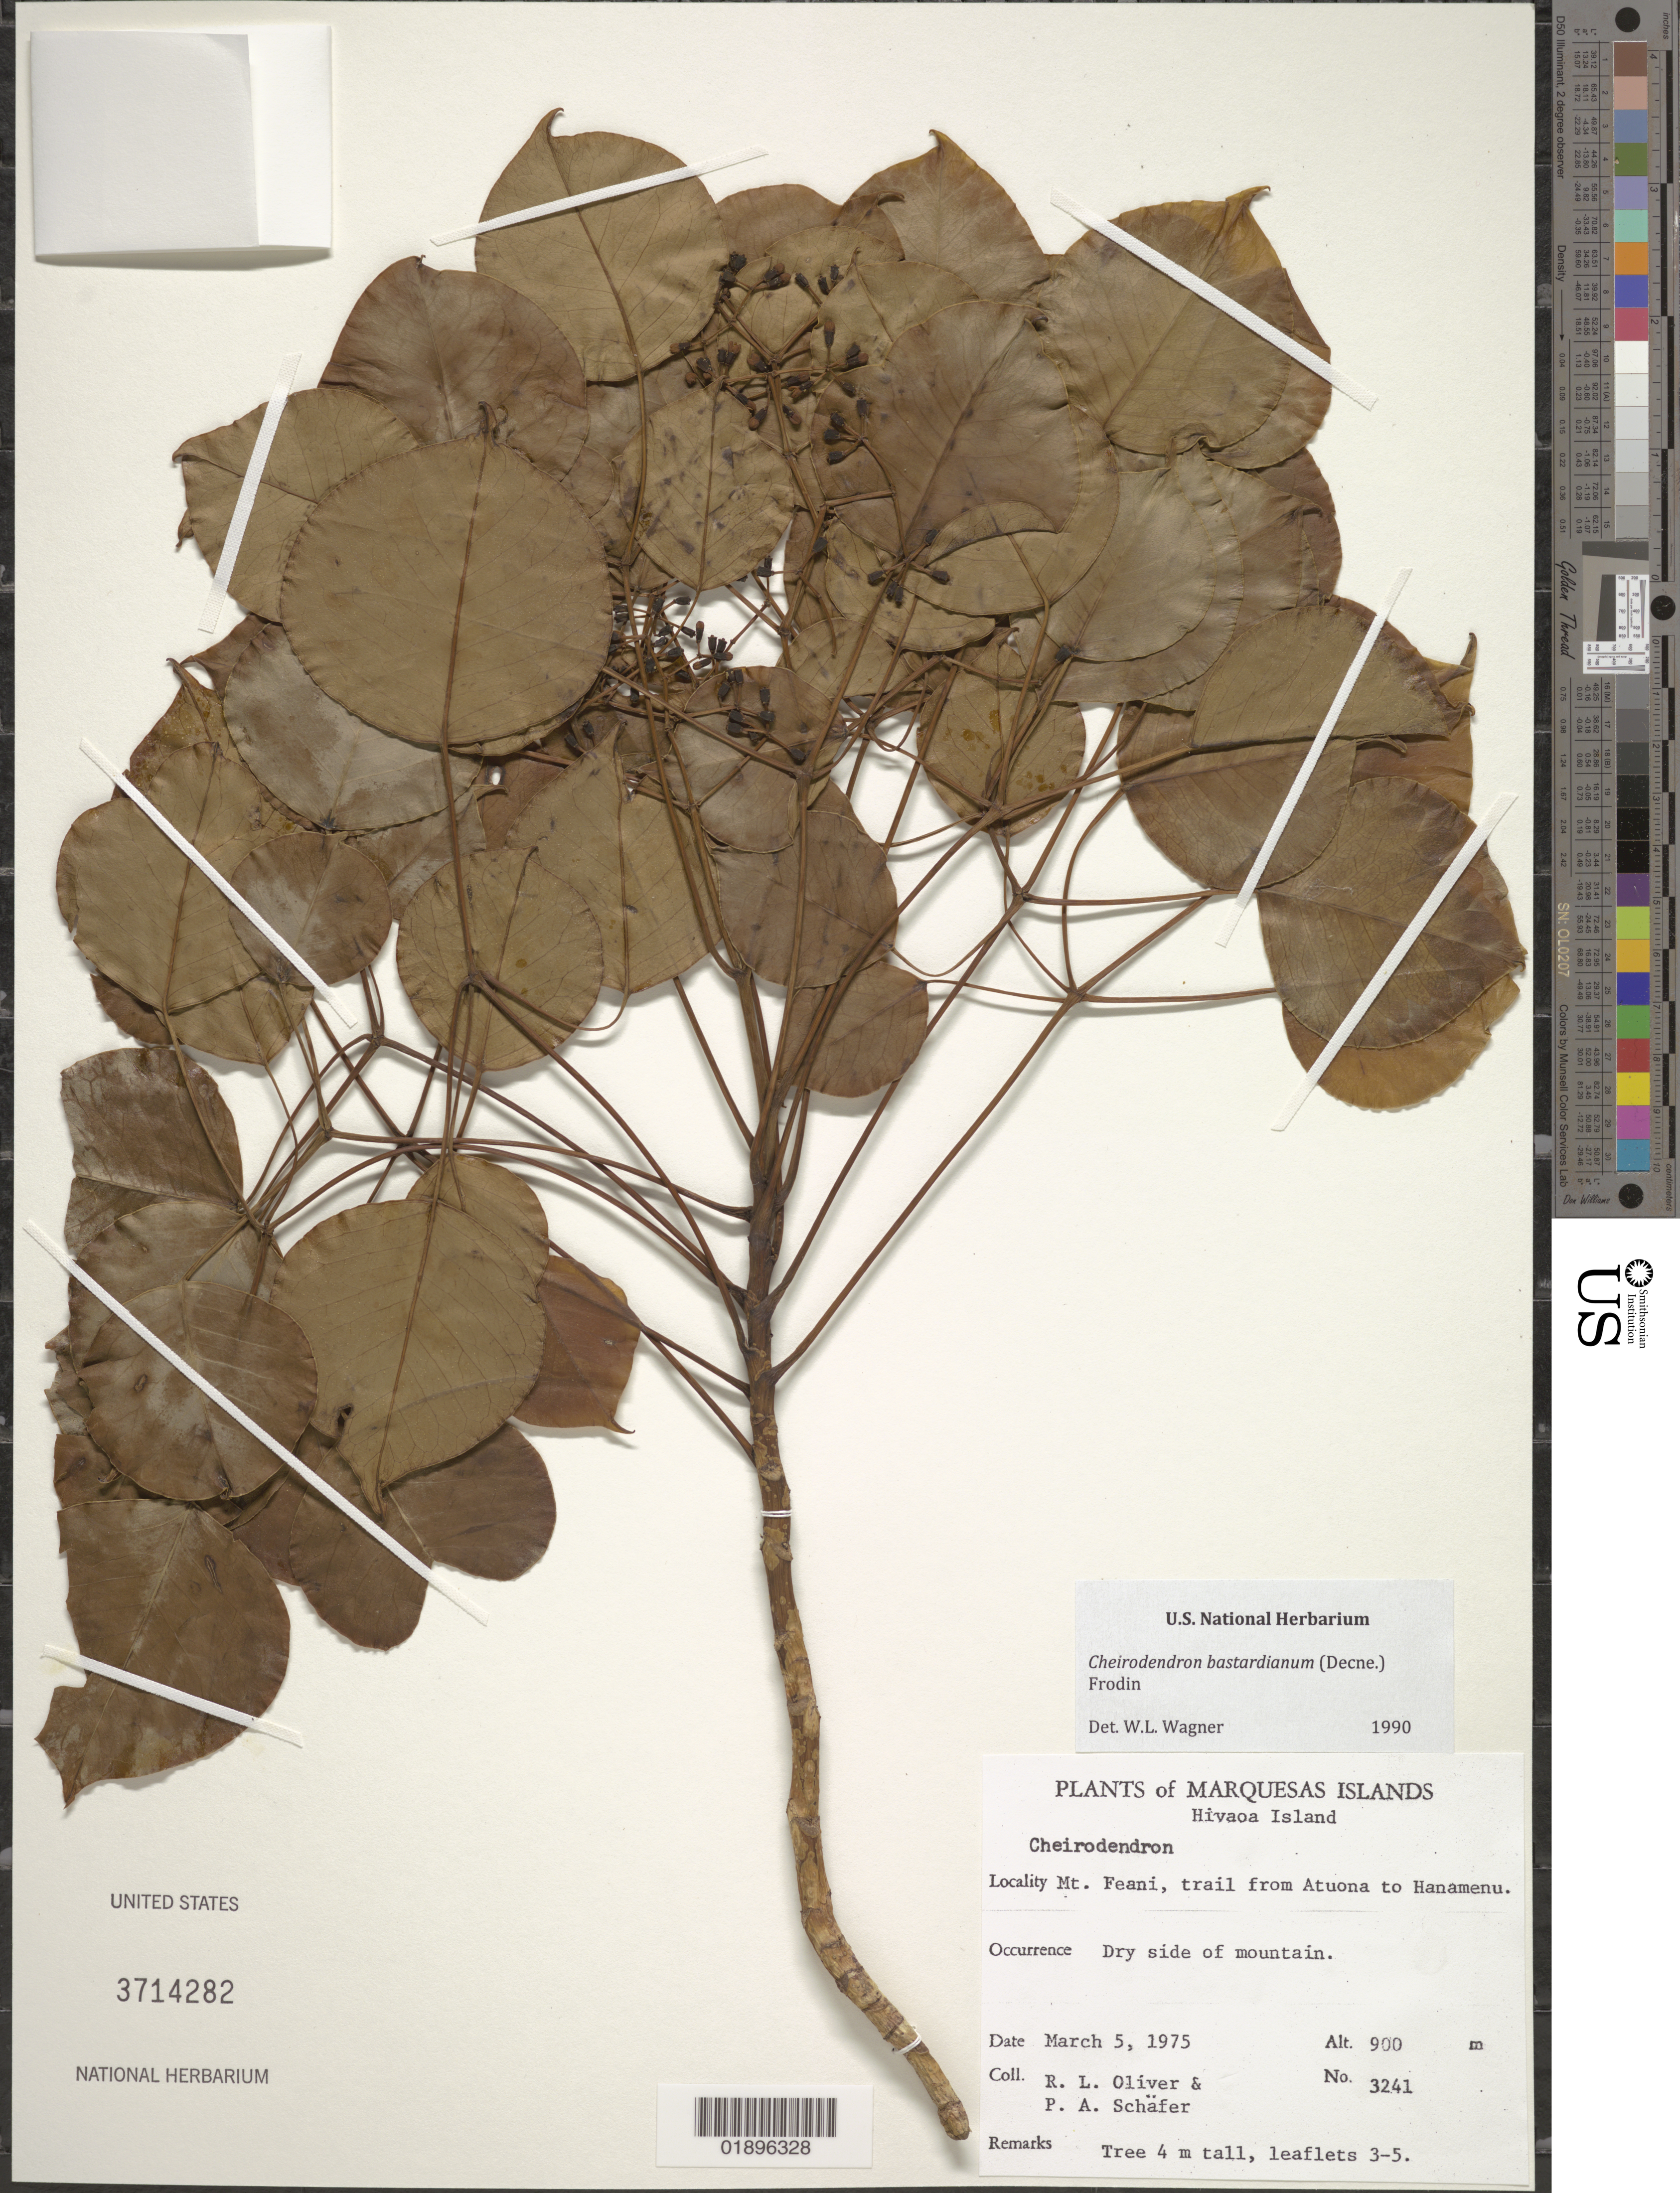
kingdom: Plantae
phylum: Tracheophyta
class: Magnoliopsida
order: Apiales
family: Araliaceae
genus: Cheirodendron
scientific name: Cheirodendron bastardianum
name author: (Decne.) Frodin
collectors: R. L. Oliver & P. A. Schäfer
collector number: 3241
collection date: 1975-03-05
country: French Polynesia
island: Hiva Oa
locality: Mt. Feani, trail from Atuona to Hanamenu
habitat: Dry side of mountain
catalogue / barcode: US 3714282